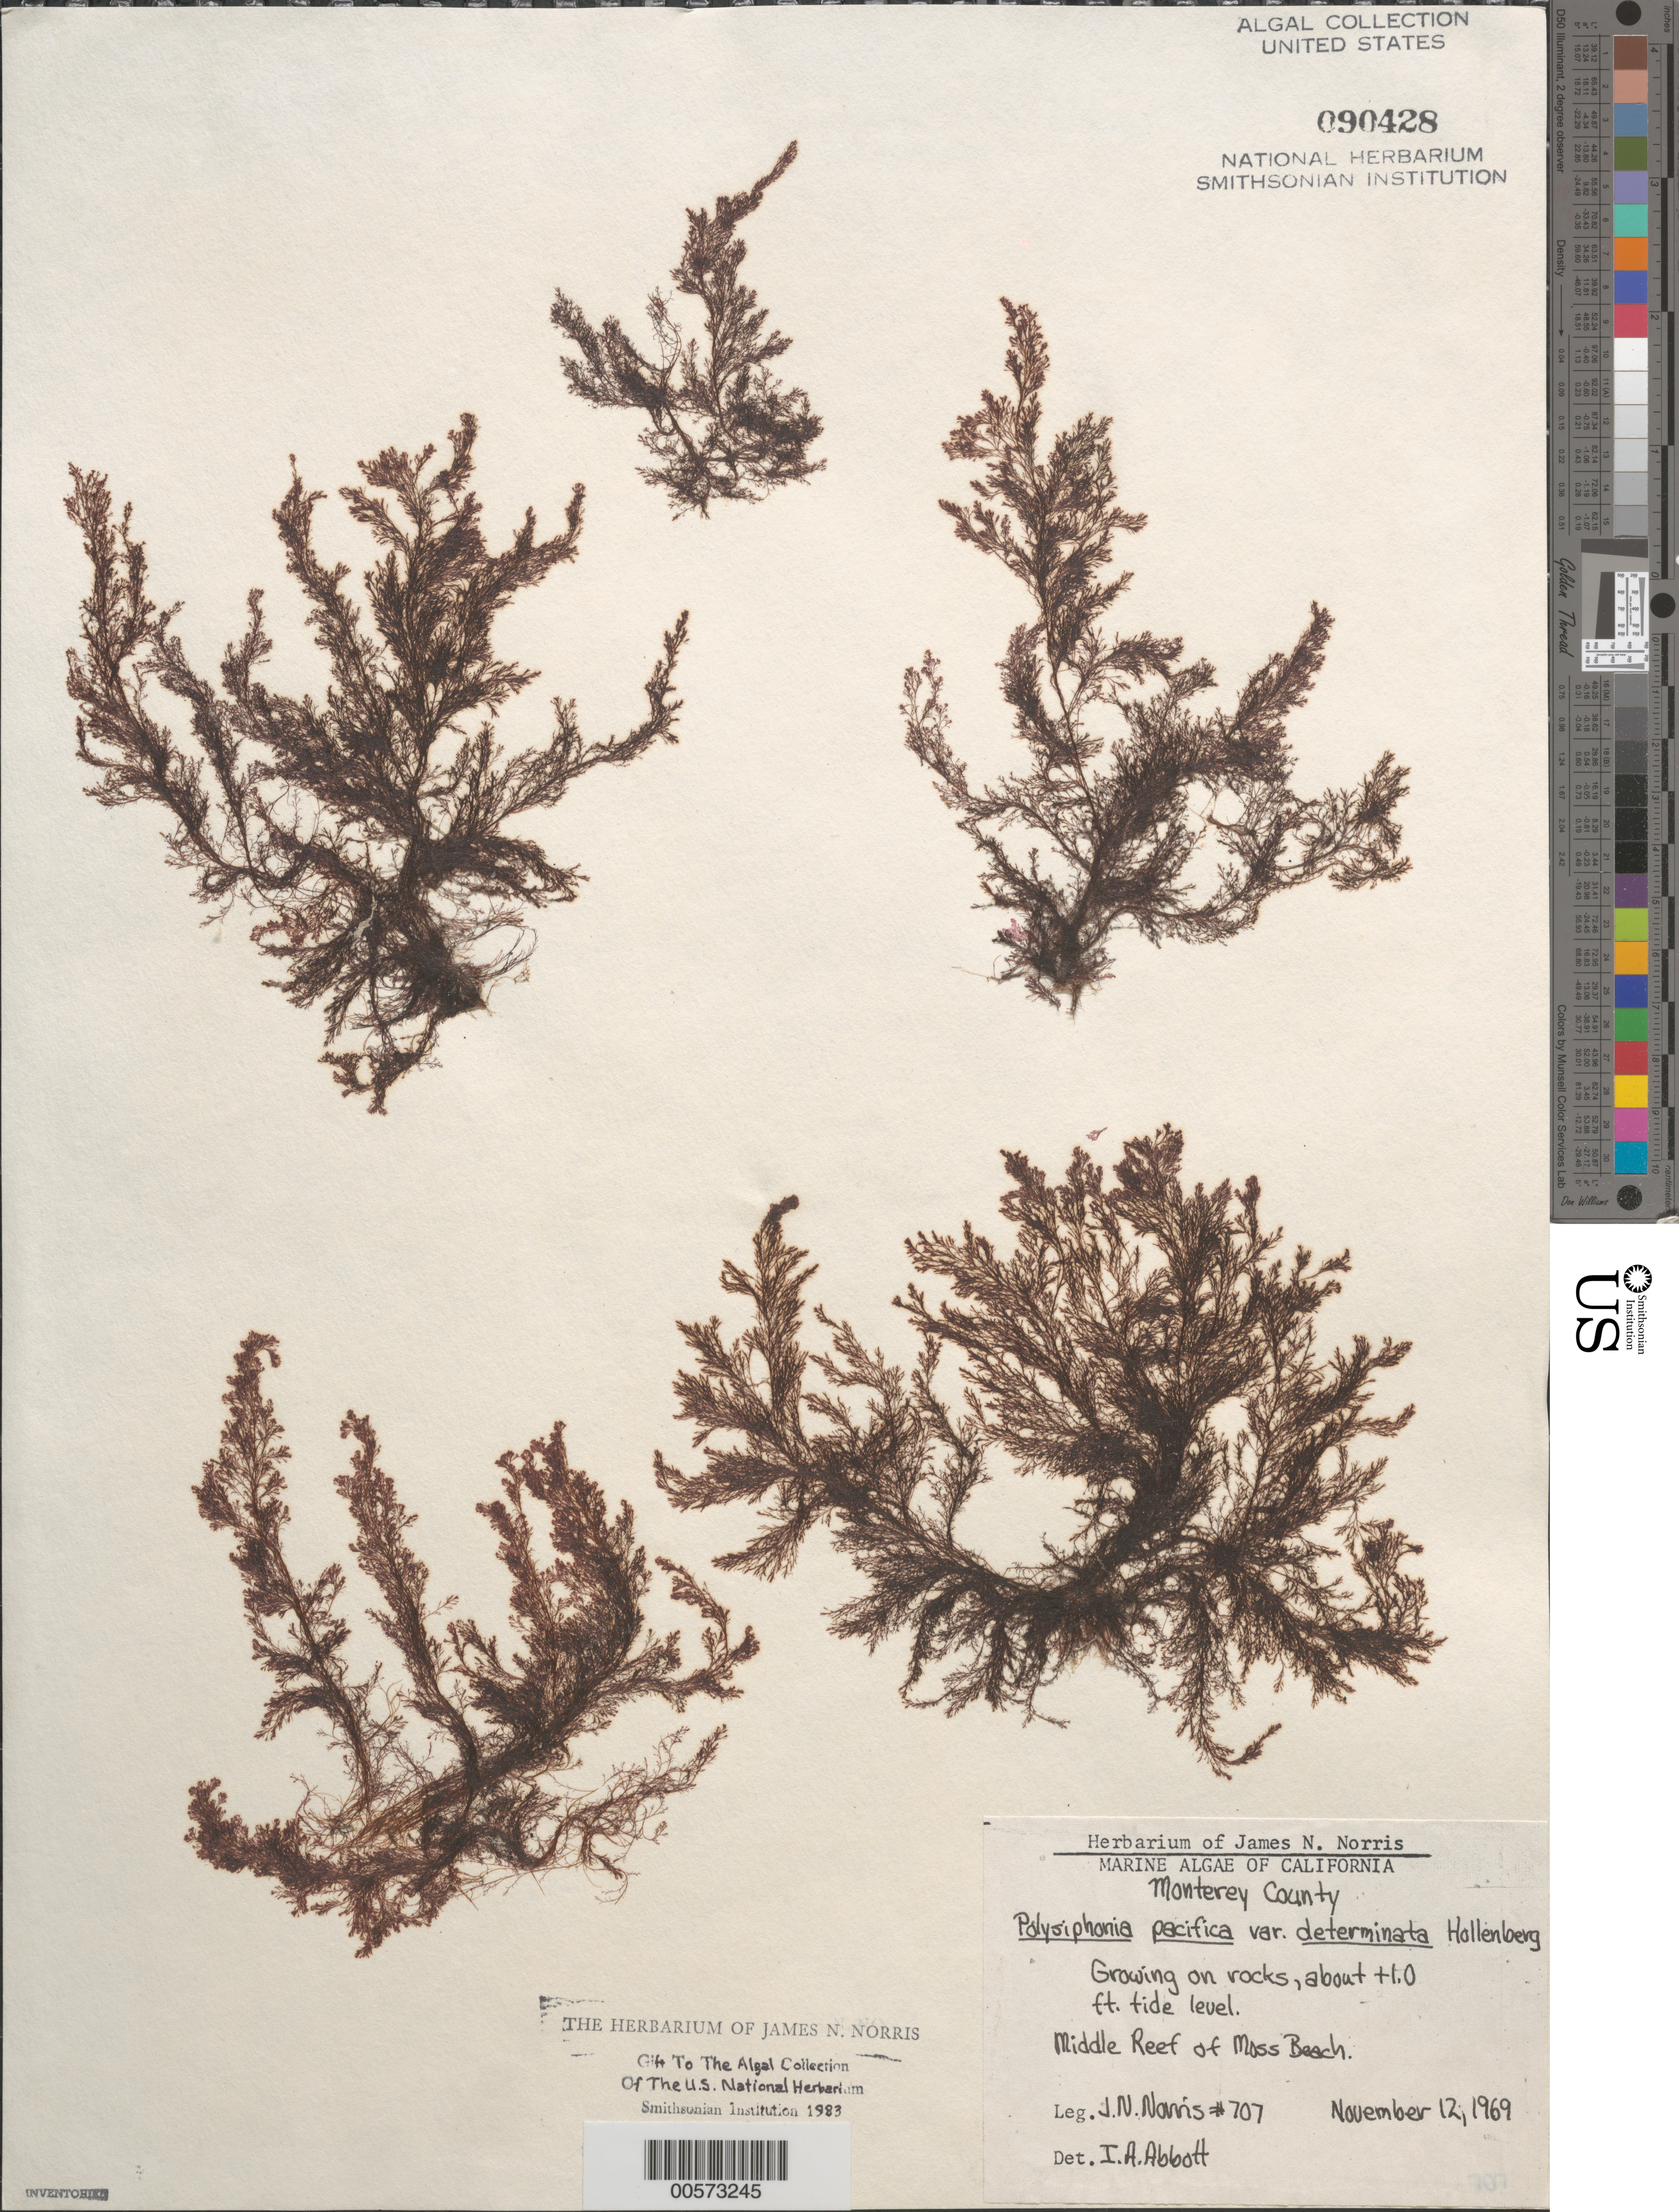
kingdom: Plantae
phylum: Rhodophyta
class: Florideophyceae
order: Ceramiales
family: Rhodomelaceae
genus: Polysiphonia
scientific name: Polysiphonia pacifica var. determinata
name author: Hollenb.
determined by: Abbott, Isabella A.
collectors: J. N. Norris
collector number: JN-707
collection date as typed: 12 Nov 1969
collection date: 1969-11-12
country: United States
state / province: California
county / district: Monterey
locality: Middle Reef of Moss Beach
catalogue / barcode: US 90428